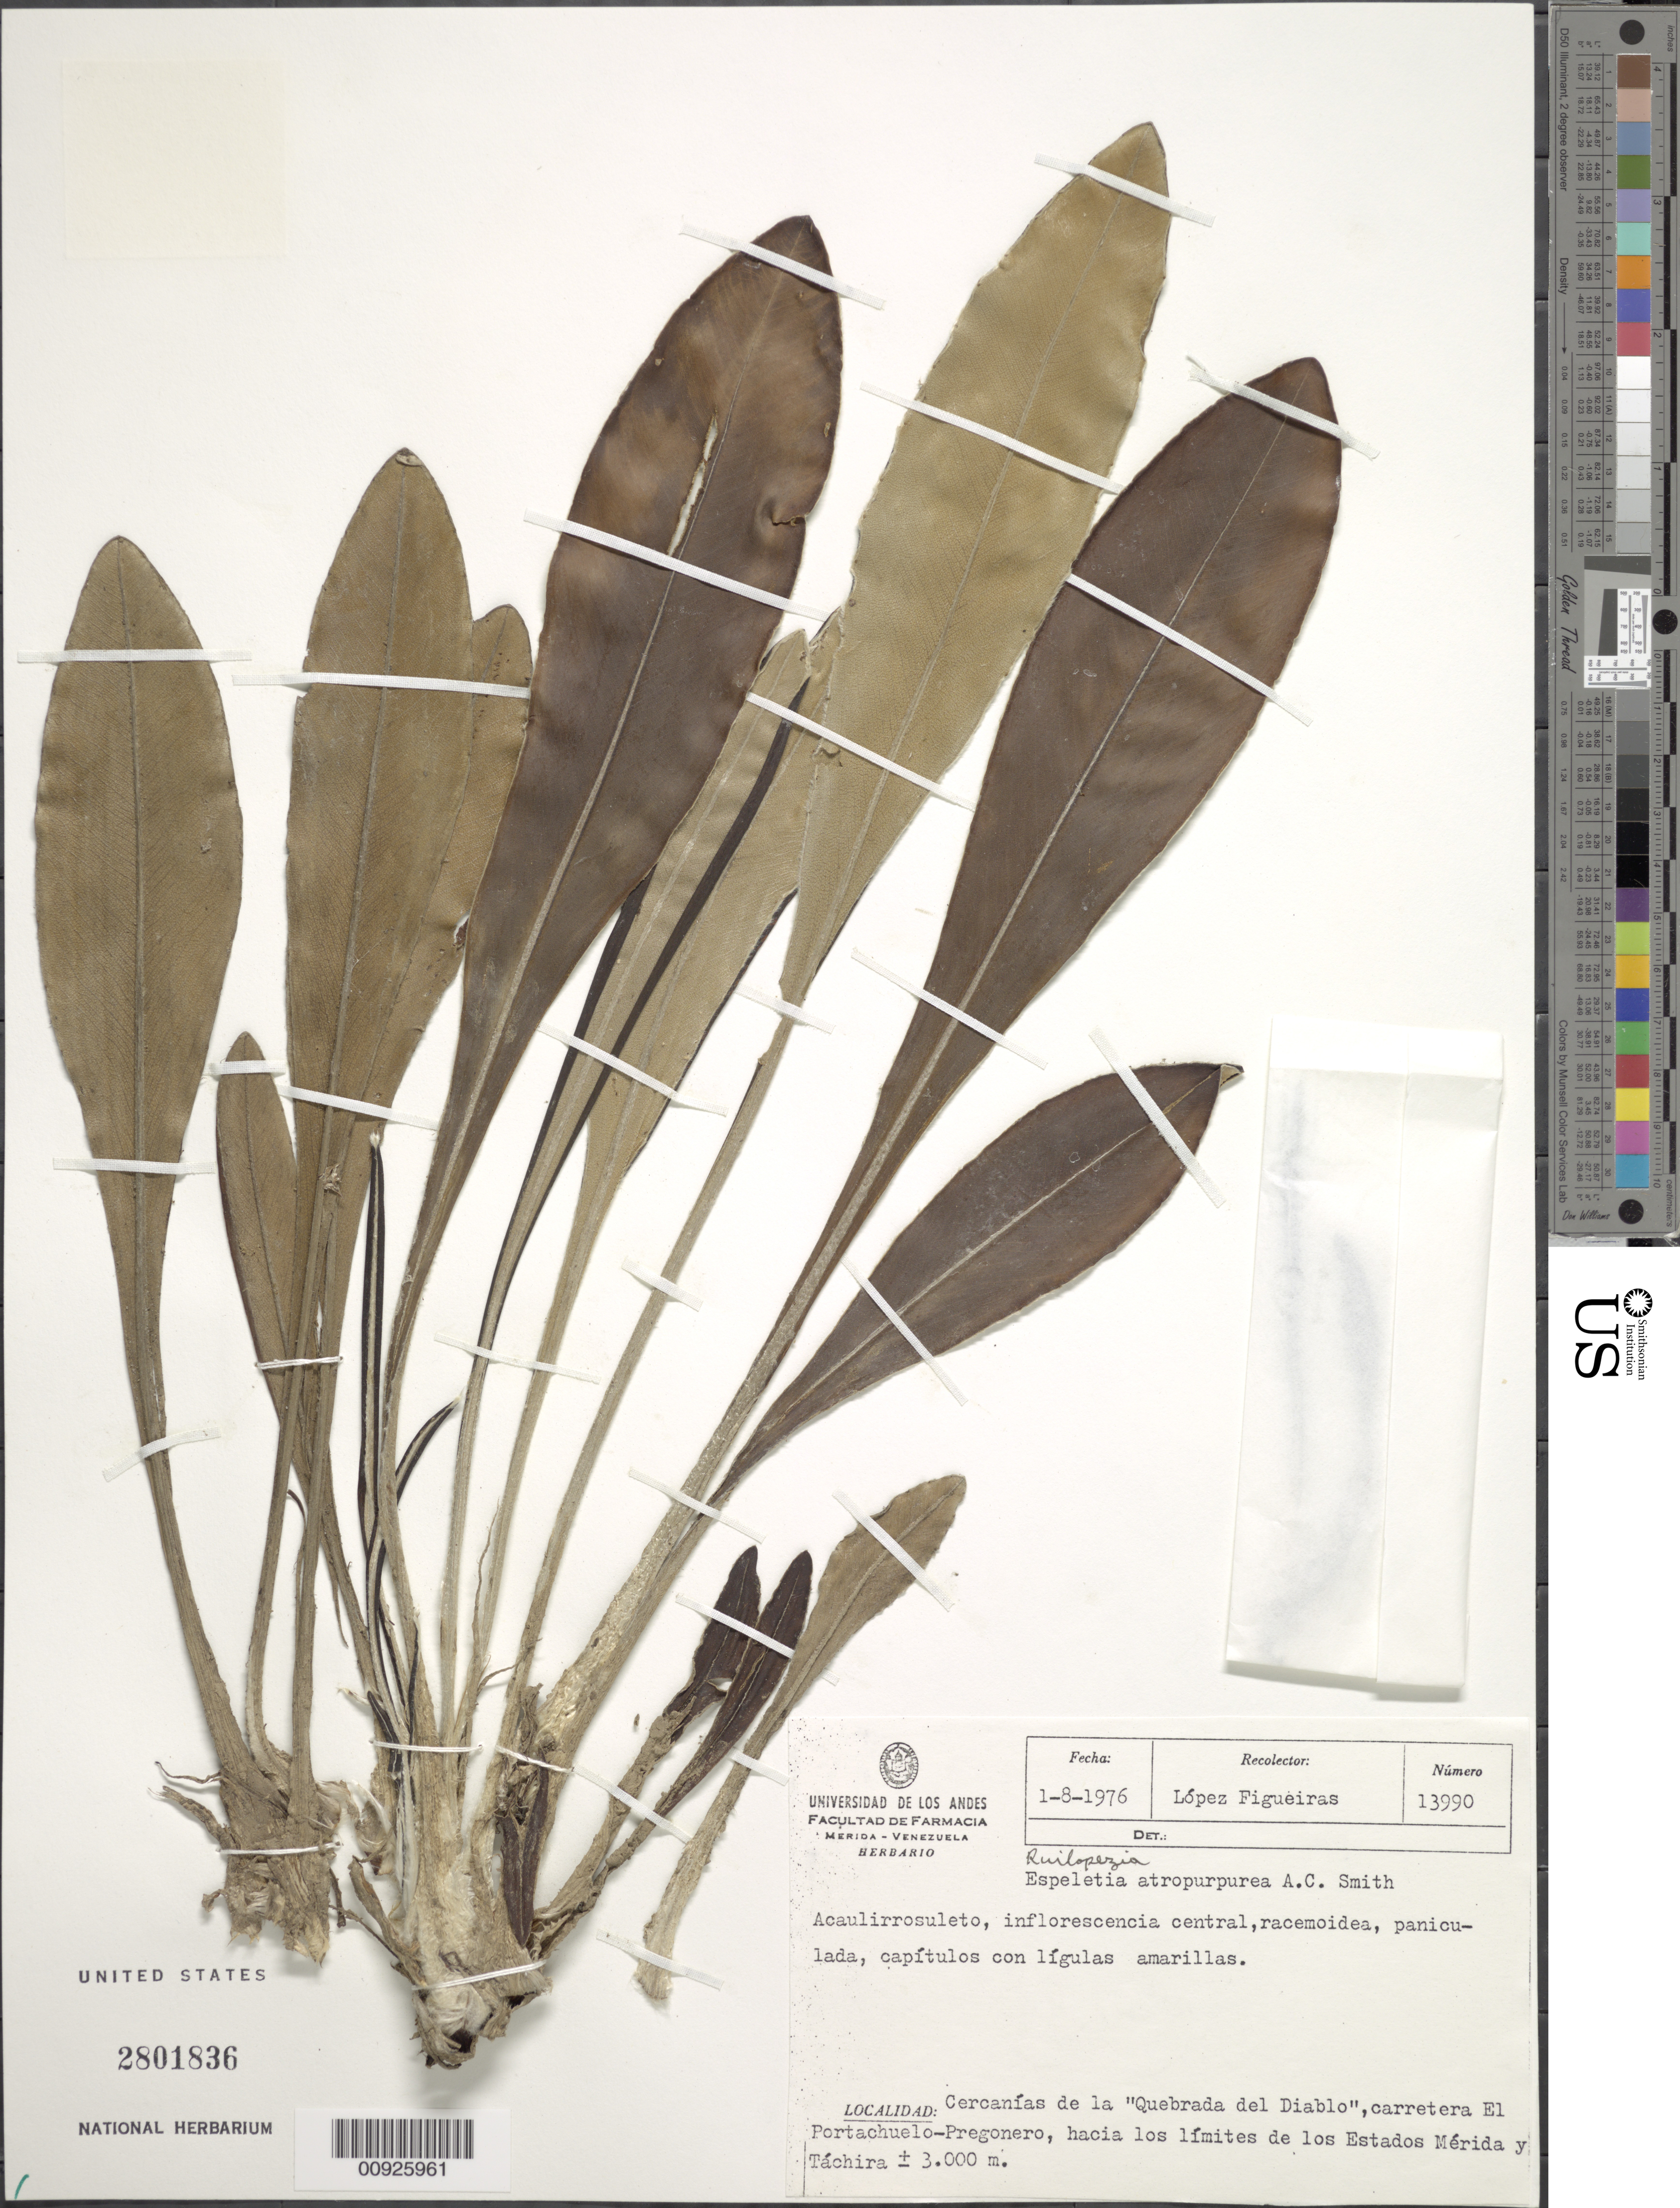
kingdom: Plantae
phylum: Tracheophyta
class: Magnoliopsida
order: Asterales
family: Asteraceae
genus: Ruilopezia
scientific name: Ruilopezia atropurpurea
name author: (A.C. Sm.) Cuatrec.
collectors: M. López Figueiras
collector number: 13990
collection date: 1976-08-01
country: Venezuela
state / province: Mérida / Tachira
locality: Cercanías de la Quebrada del Diablo, carretera de El Portachuelo - Pregonero.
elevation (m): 3000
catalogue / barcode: US 2801836